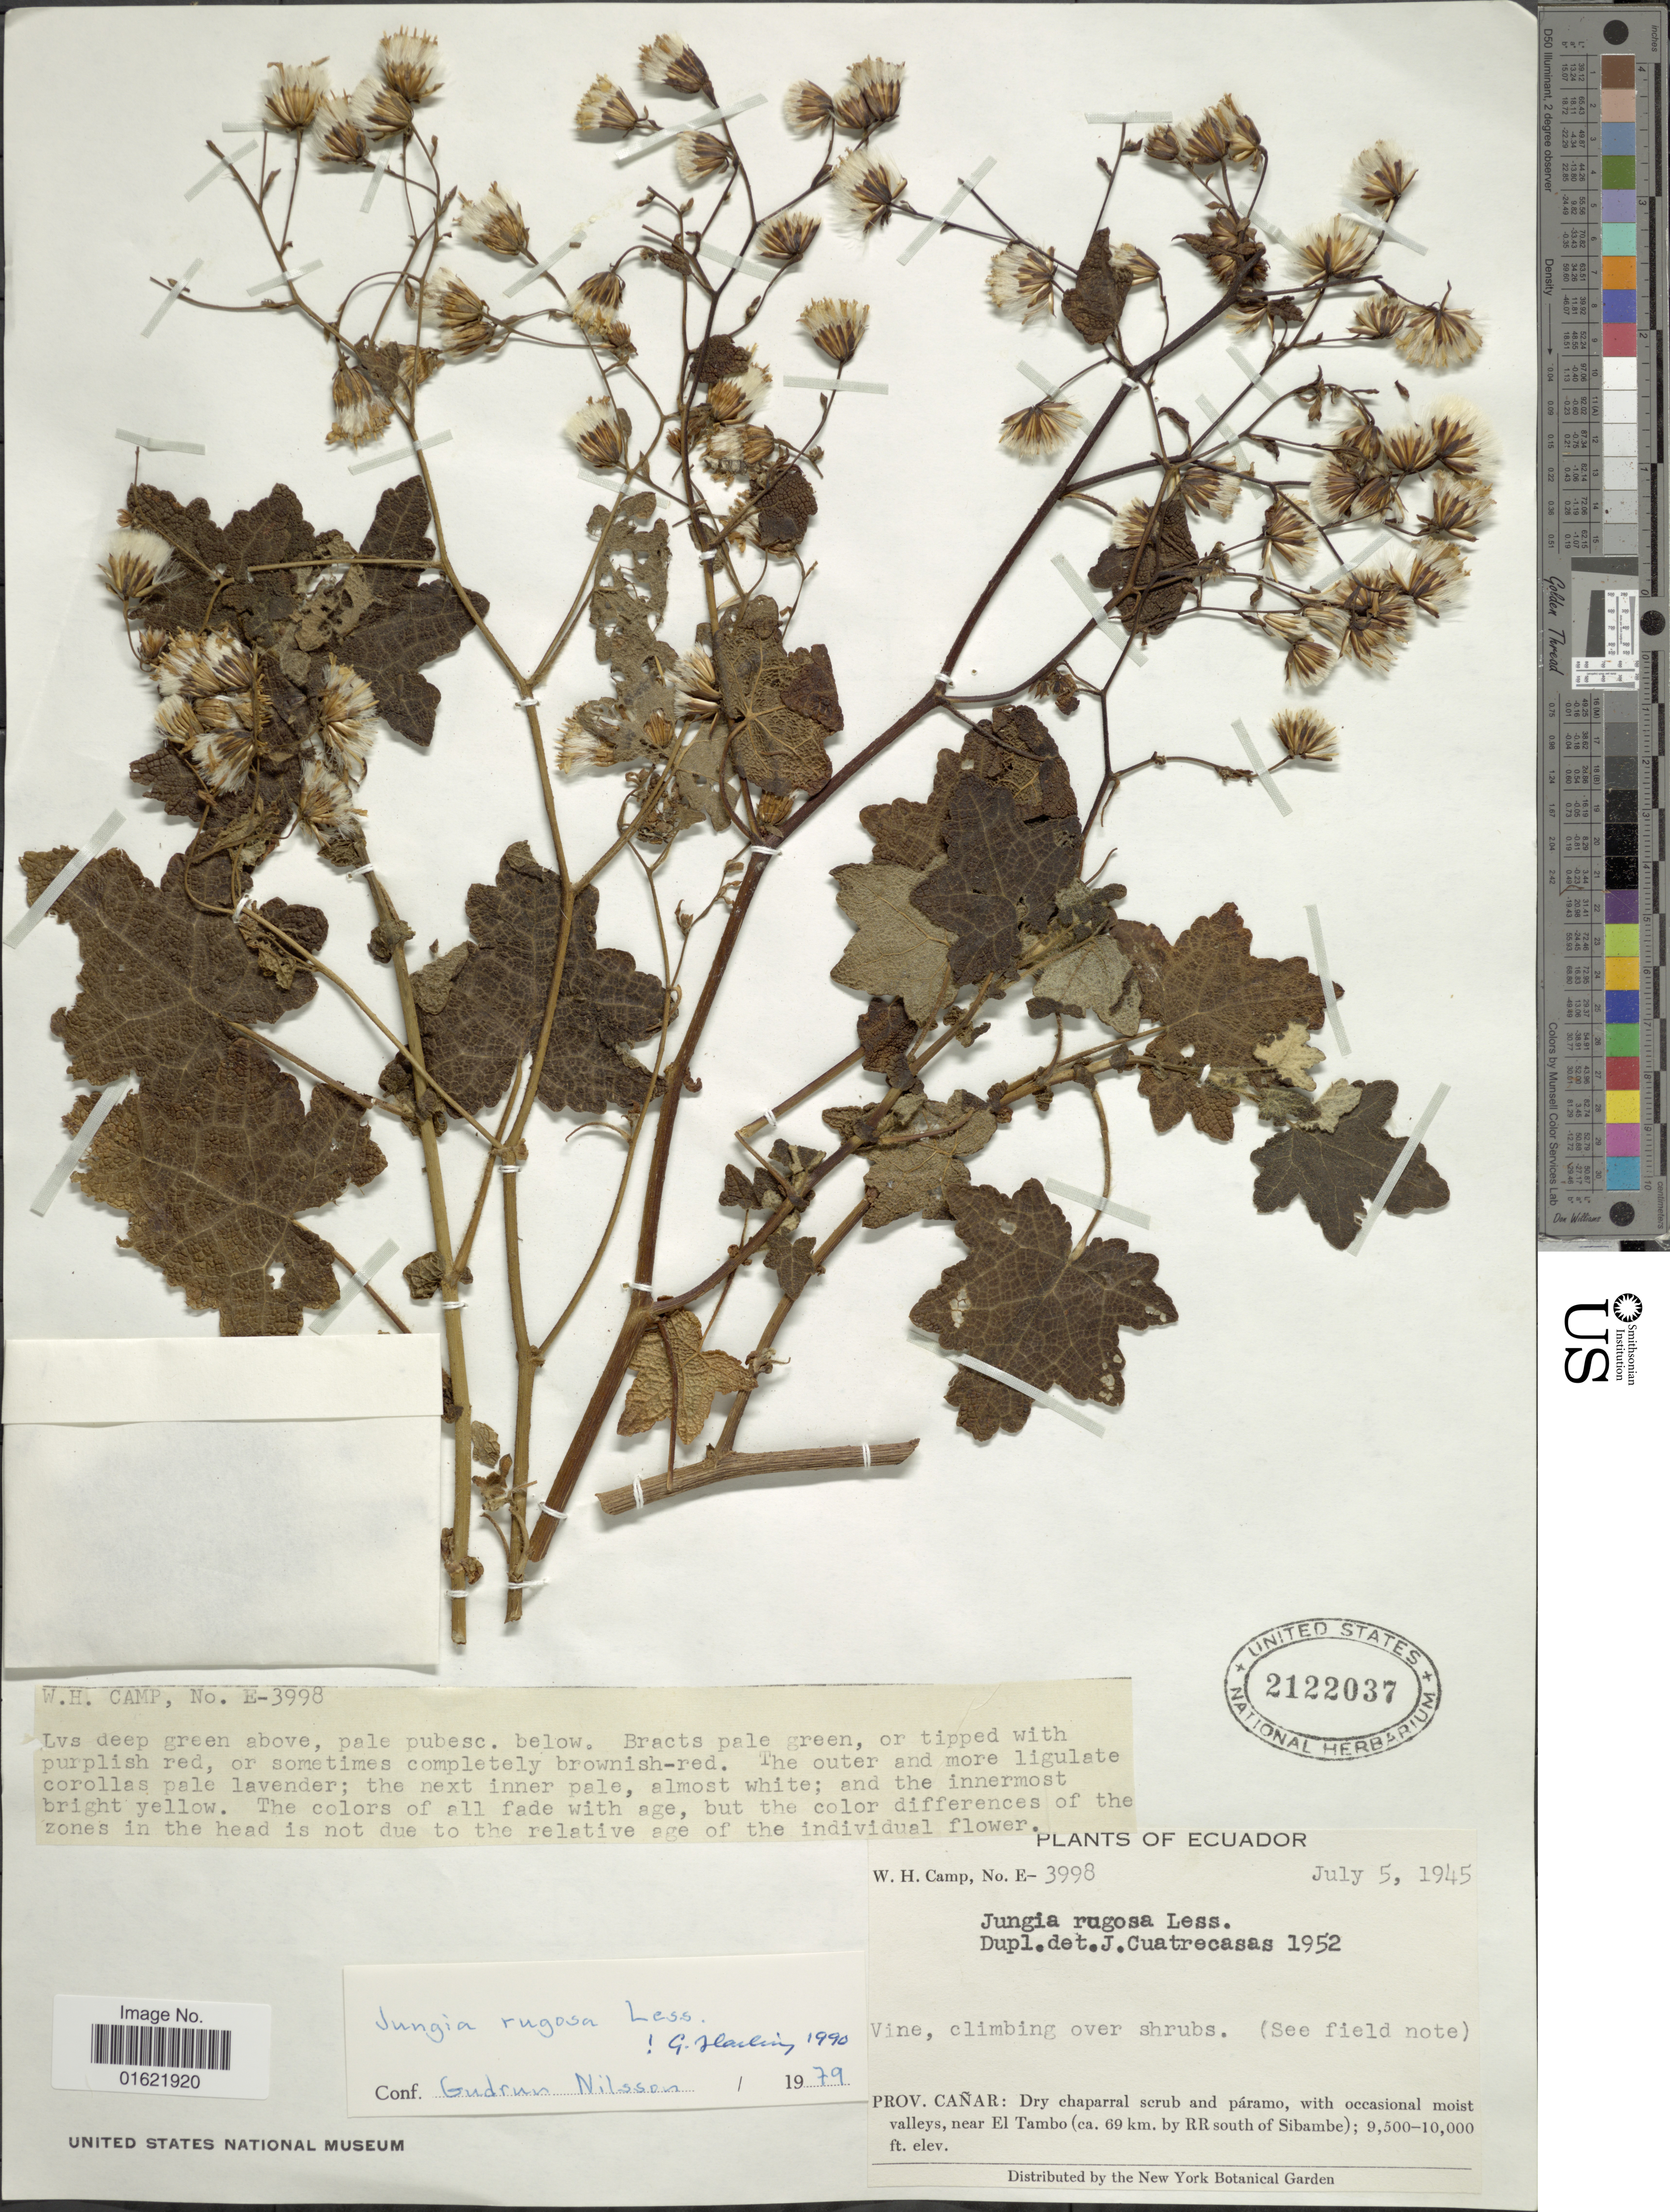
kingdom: Plantae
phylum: Tracheophyta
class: Magnoliopsida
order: Asterales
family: Asteraceae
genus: Jungia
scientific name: Jungia rugosa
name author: Less.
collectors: W. H. Camp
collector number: E-3998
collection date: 1945-07-05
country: Ecuador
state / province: Cañar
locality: Prov. Canar: Dry chaparral scrub and paramo, with occasional moist valleys, near El Tambo (69 km by RR south Sibambe)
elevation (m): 2896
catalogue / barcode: US 2122037